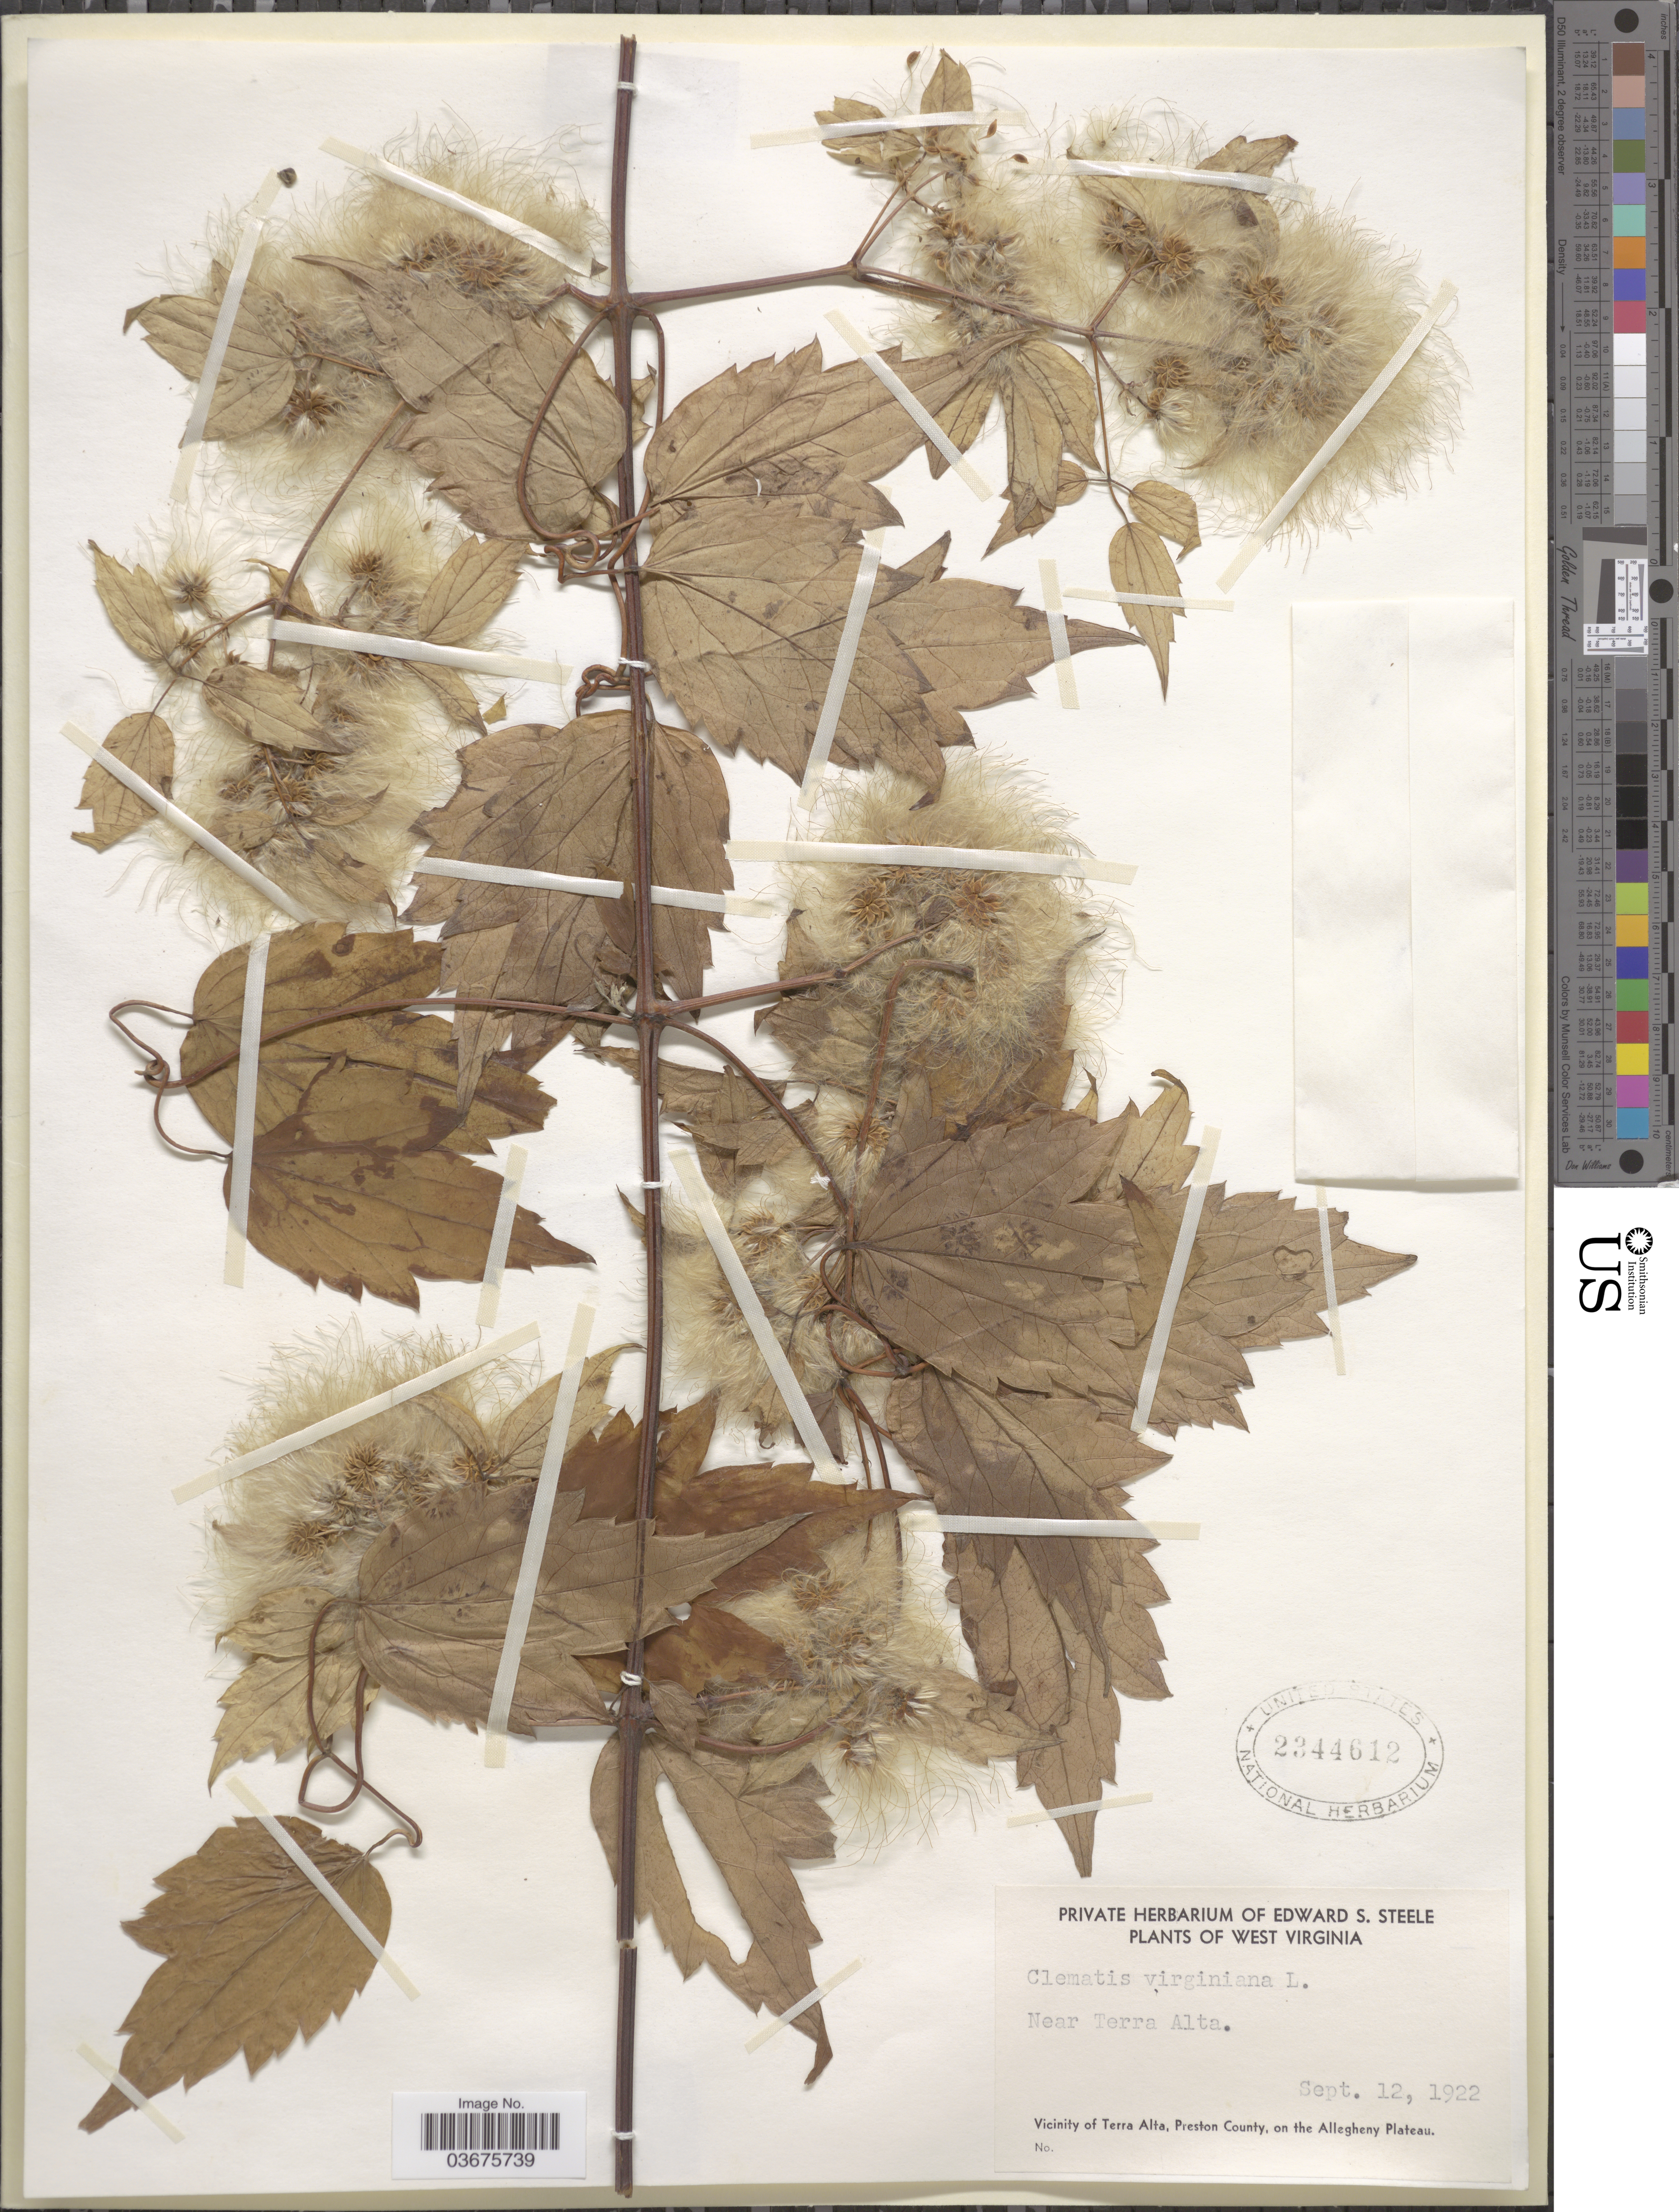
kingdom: Plantae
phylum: Tracheophyta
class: Magnoliopsida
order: Ranunculales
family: Ranunculaceae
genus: Clematis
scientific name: Clematis virginiana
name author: L.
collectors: ex herb. Edward S. Steele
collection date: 1922-09-12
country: United States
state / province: West Virginia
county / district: Preston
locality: Near Terra Alta. Vicinity of Terra Alta, Preston County, on the Allegheny Plateau.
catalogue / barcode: US 2344612